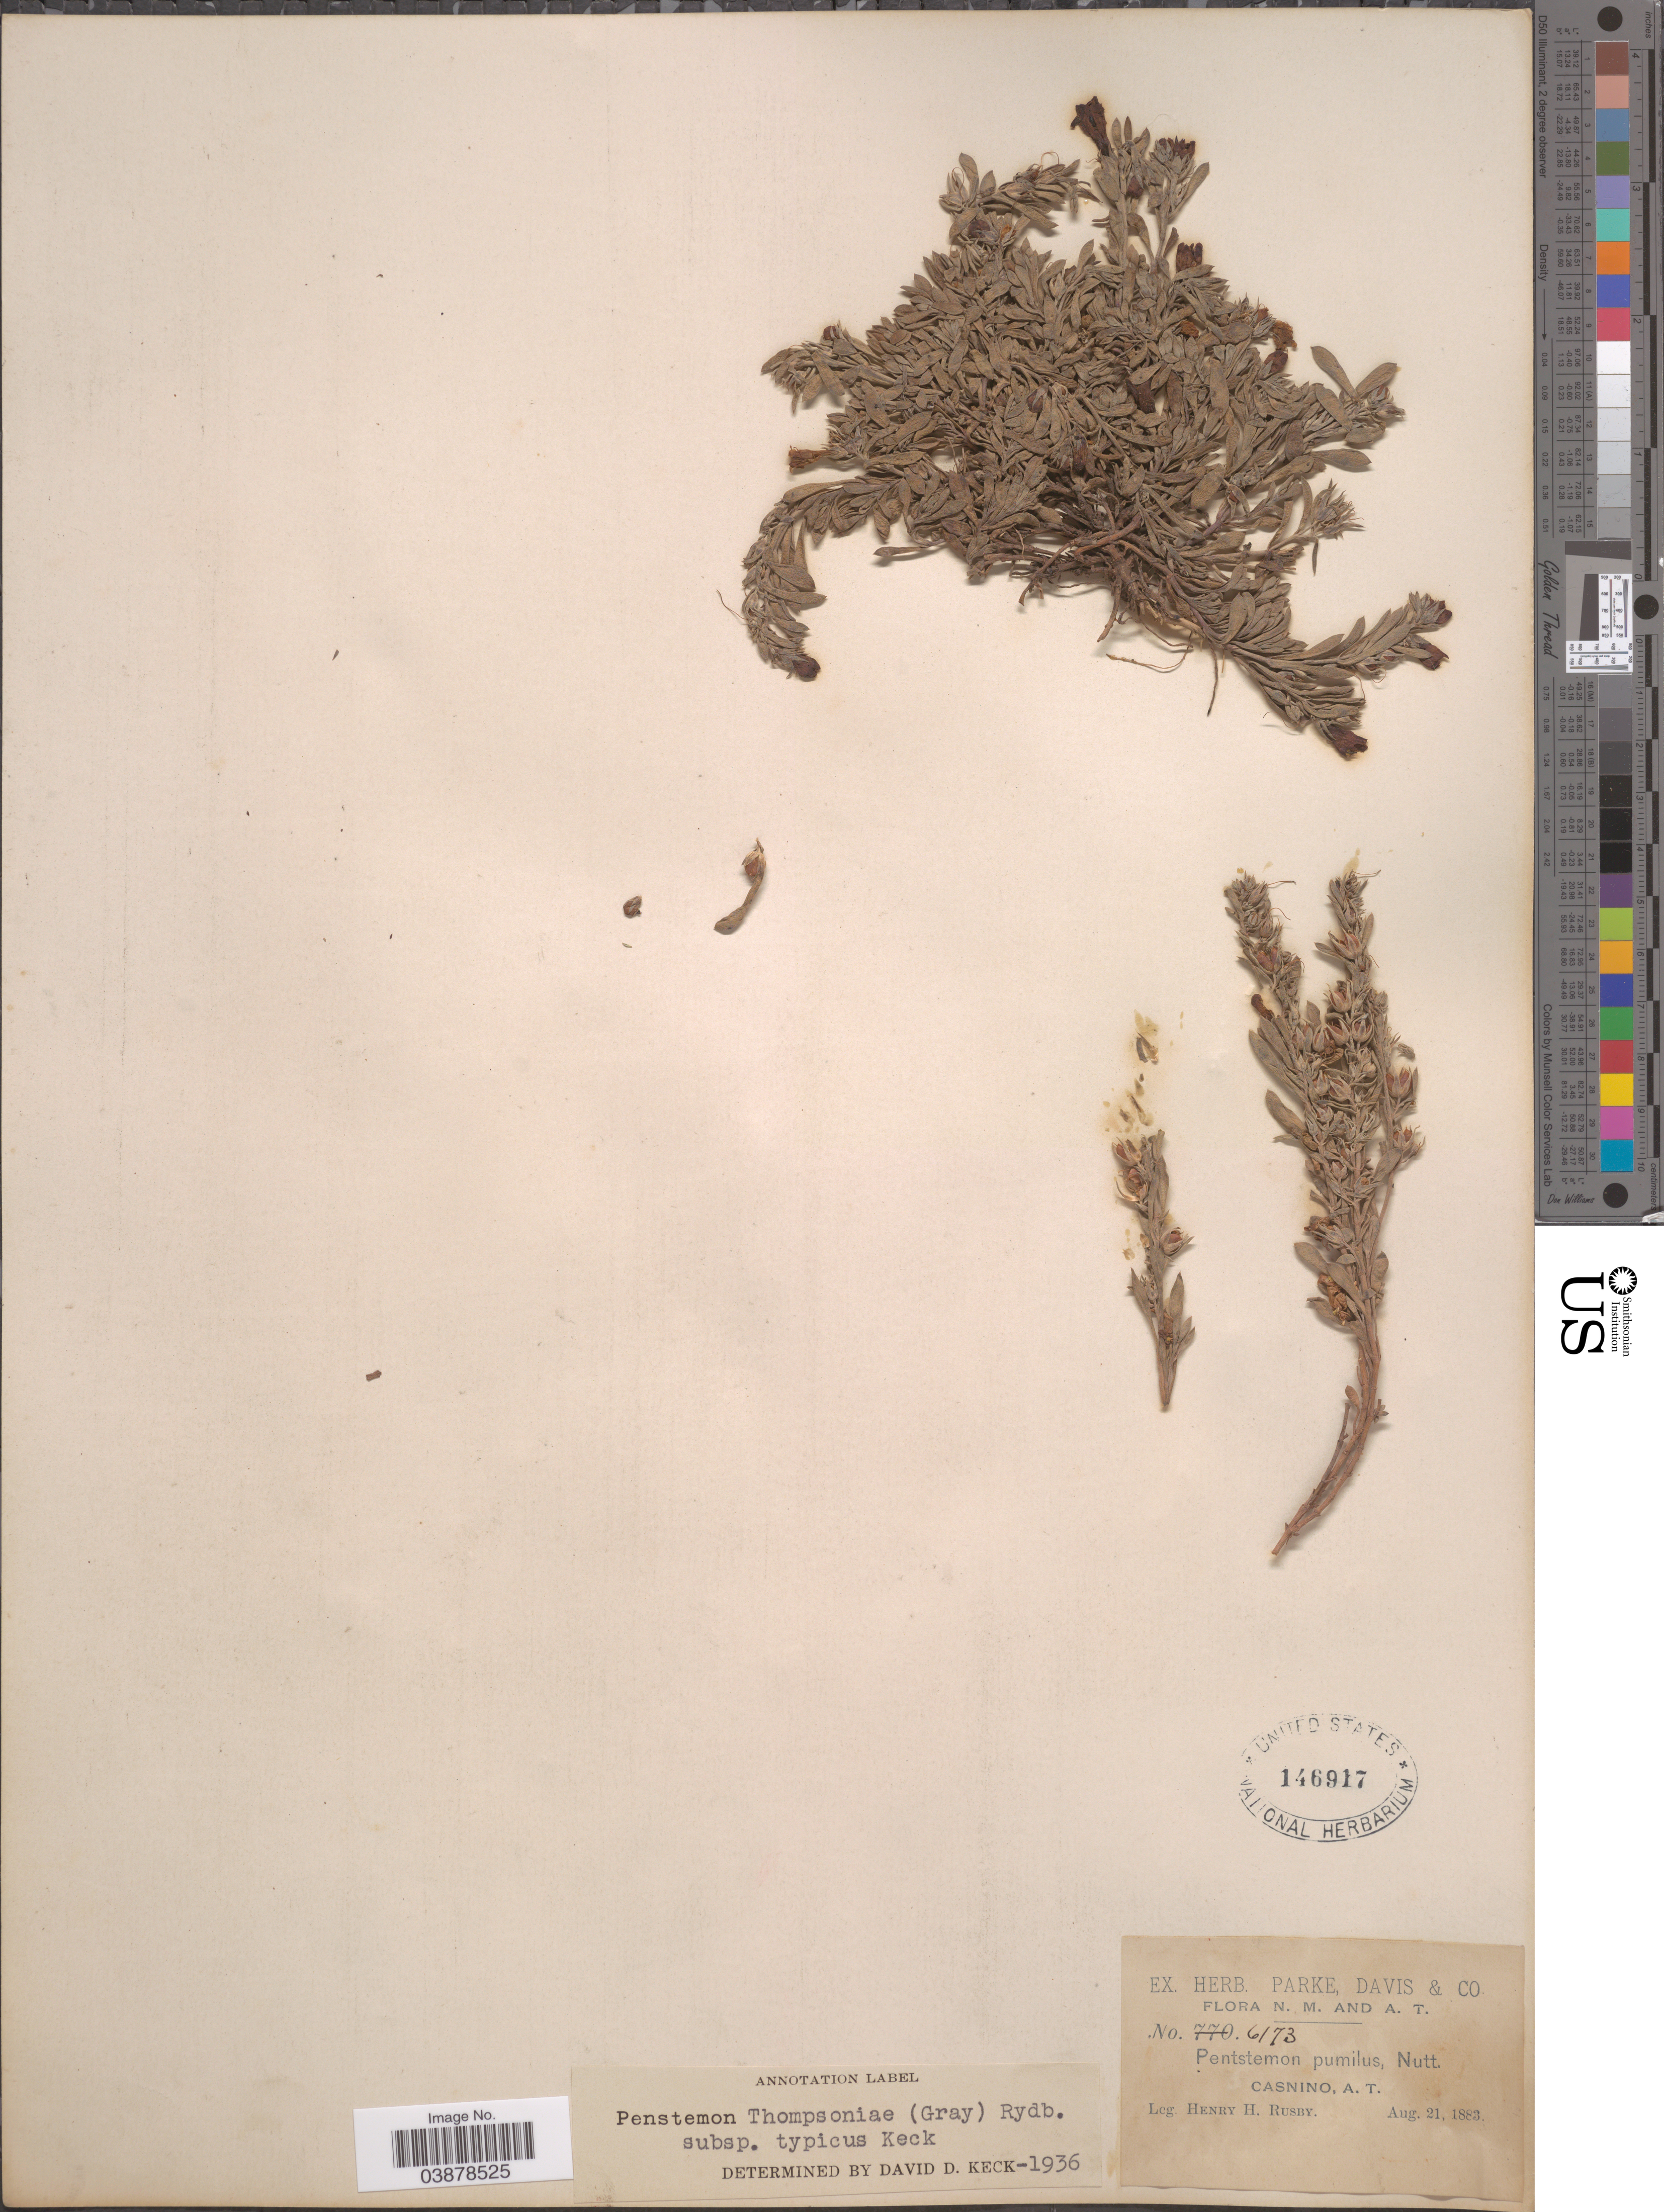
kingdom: Plantae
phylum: Tracheophyta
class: Magnoliopsida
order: Lamiales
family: Plantaginaceae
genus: Penstemon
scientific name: Penstemon thompsonaie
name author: (A. Gray) Rydb.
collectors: H. H. Rusby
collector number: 6173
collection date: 1883-08-21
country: United States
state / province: Arizona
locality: Casnino, A. T.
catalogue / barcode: US 146917